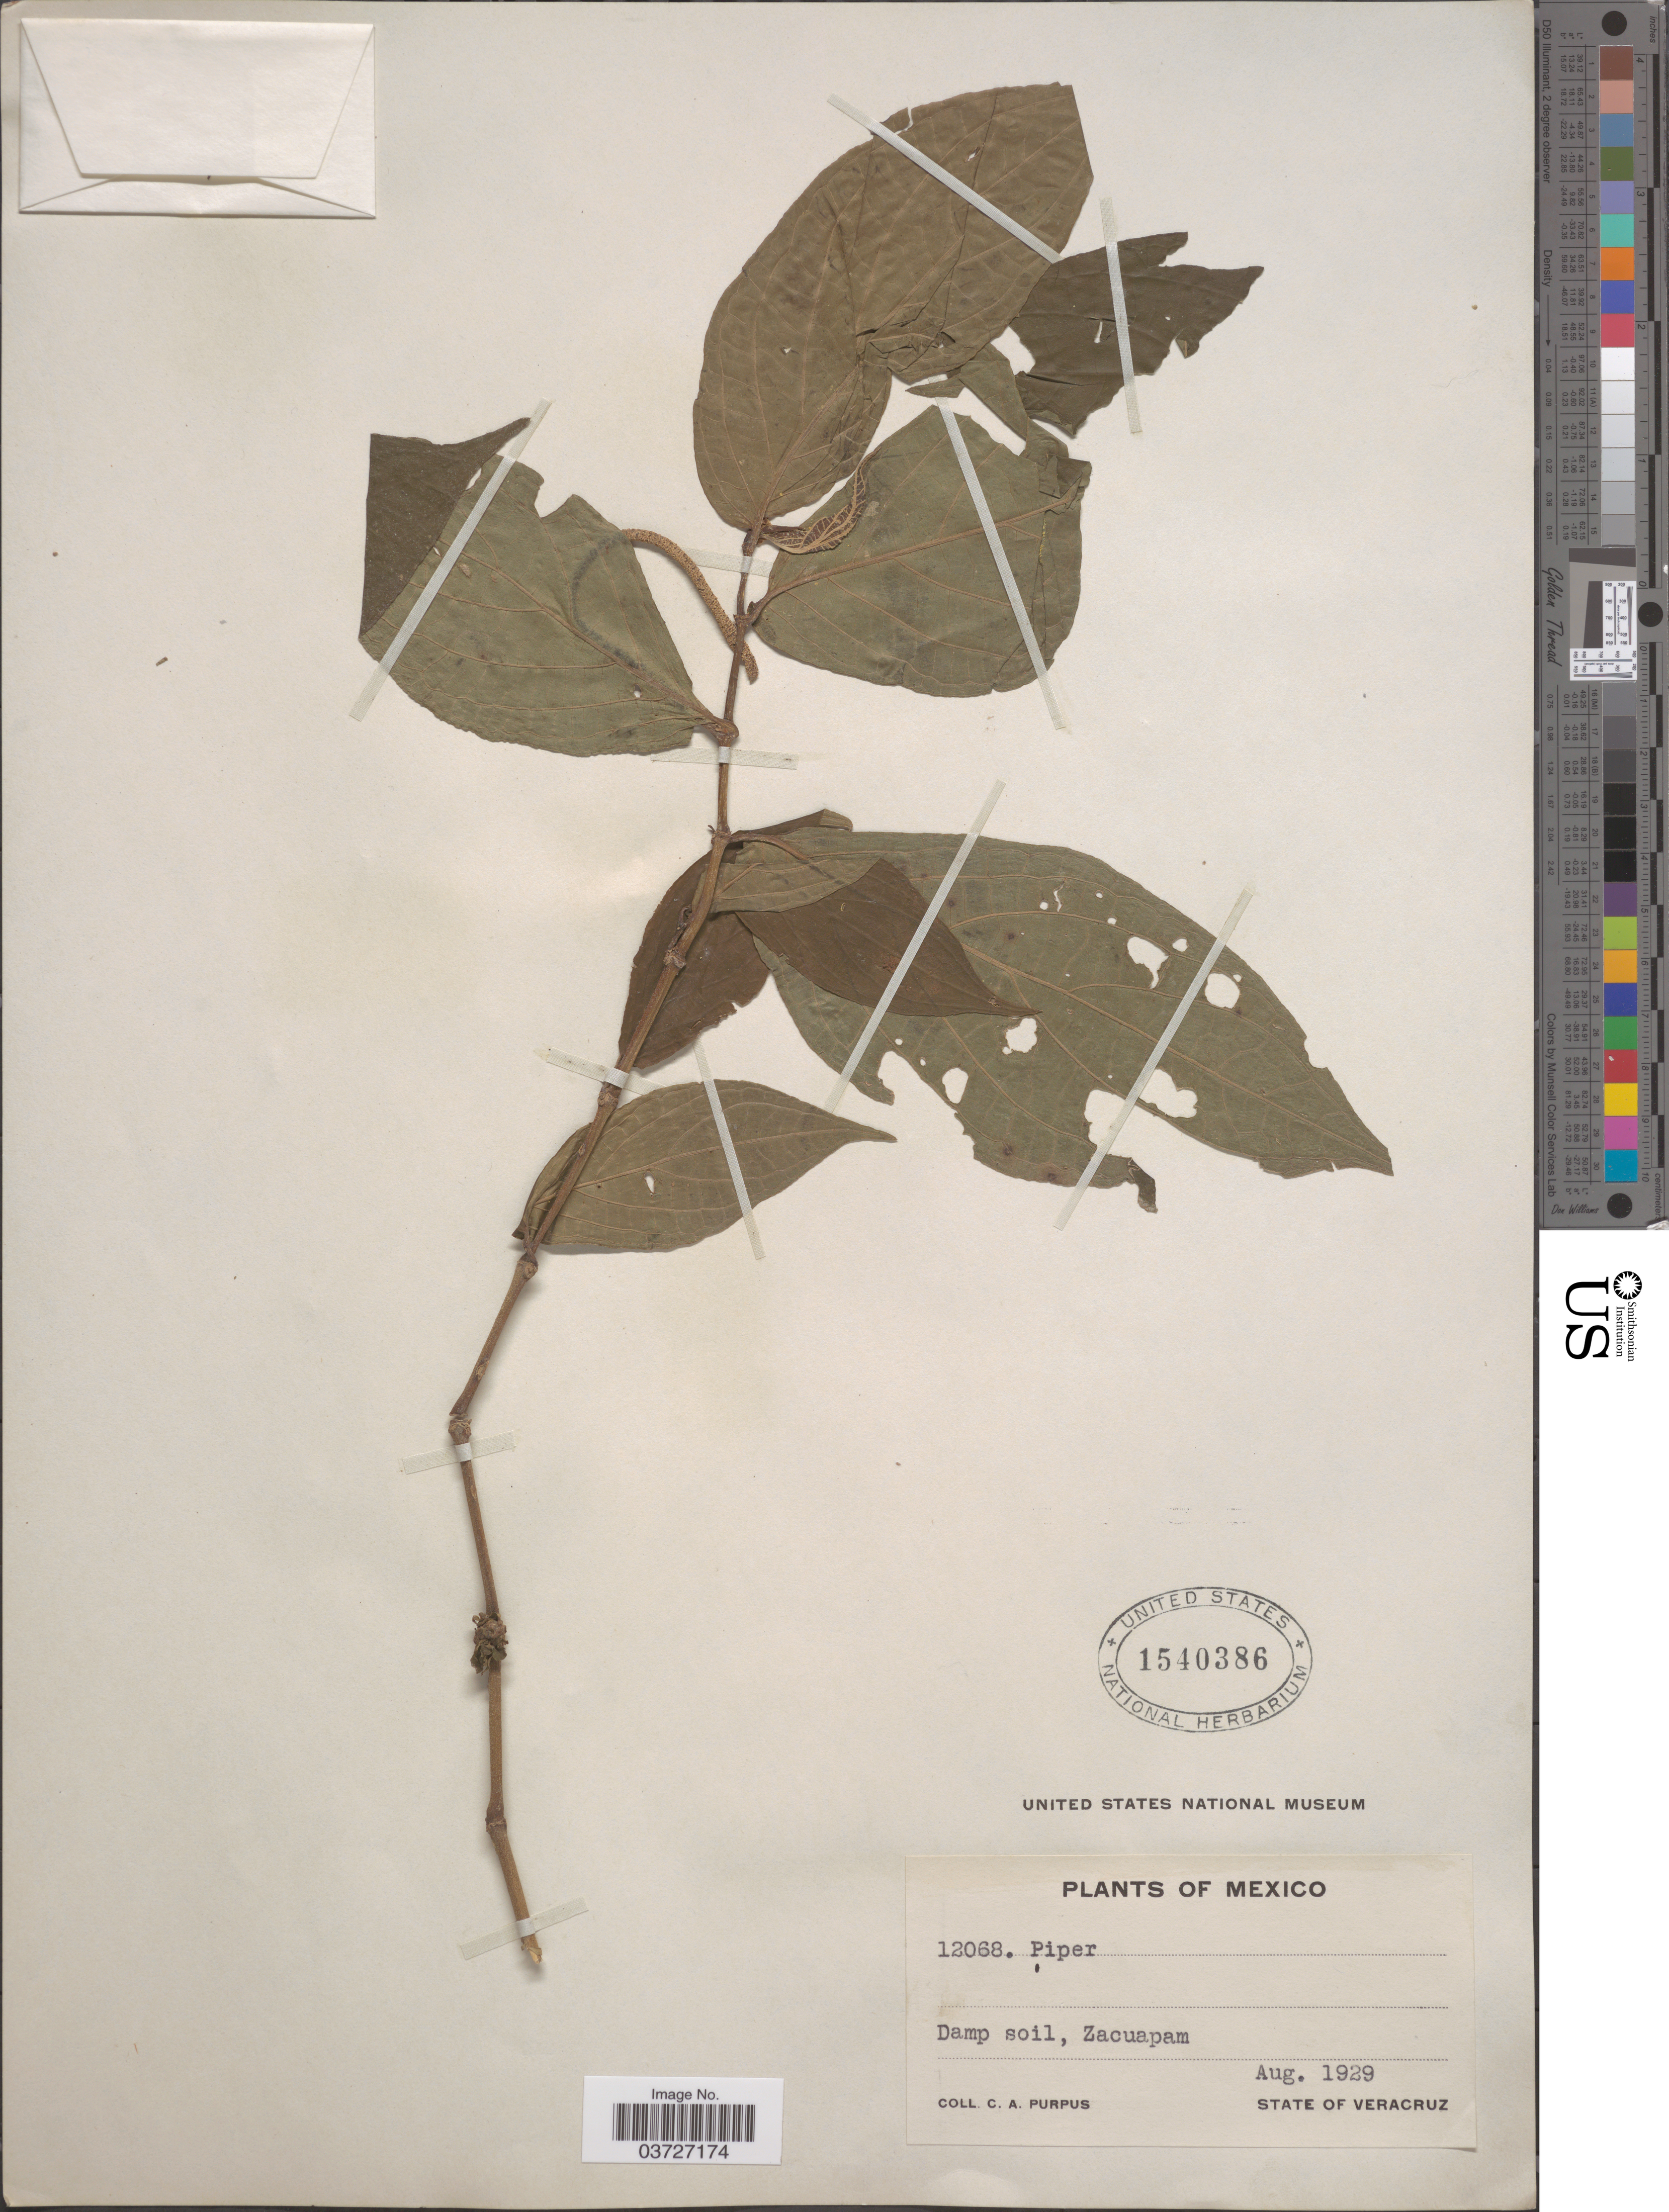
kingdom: Plantae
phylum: Tracheophyta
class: Magnoliopsida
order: Piperales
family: Piperaceae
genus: Piper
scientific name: Piper sp.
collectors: C. A. Purpus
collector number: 12068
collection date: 1929-08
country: Mexico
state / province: Veracruz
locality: Damp soil, Zacuapam. State of Veracruz.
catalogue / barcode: US 1540386